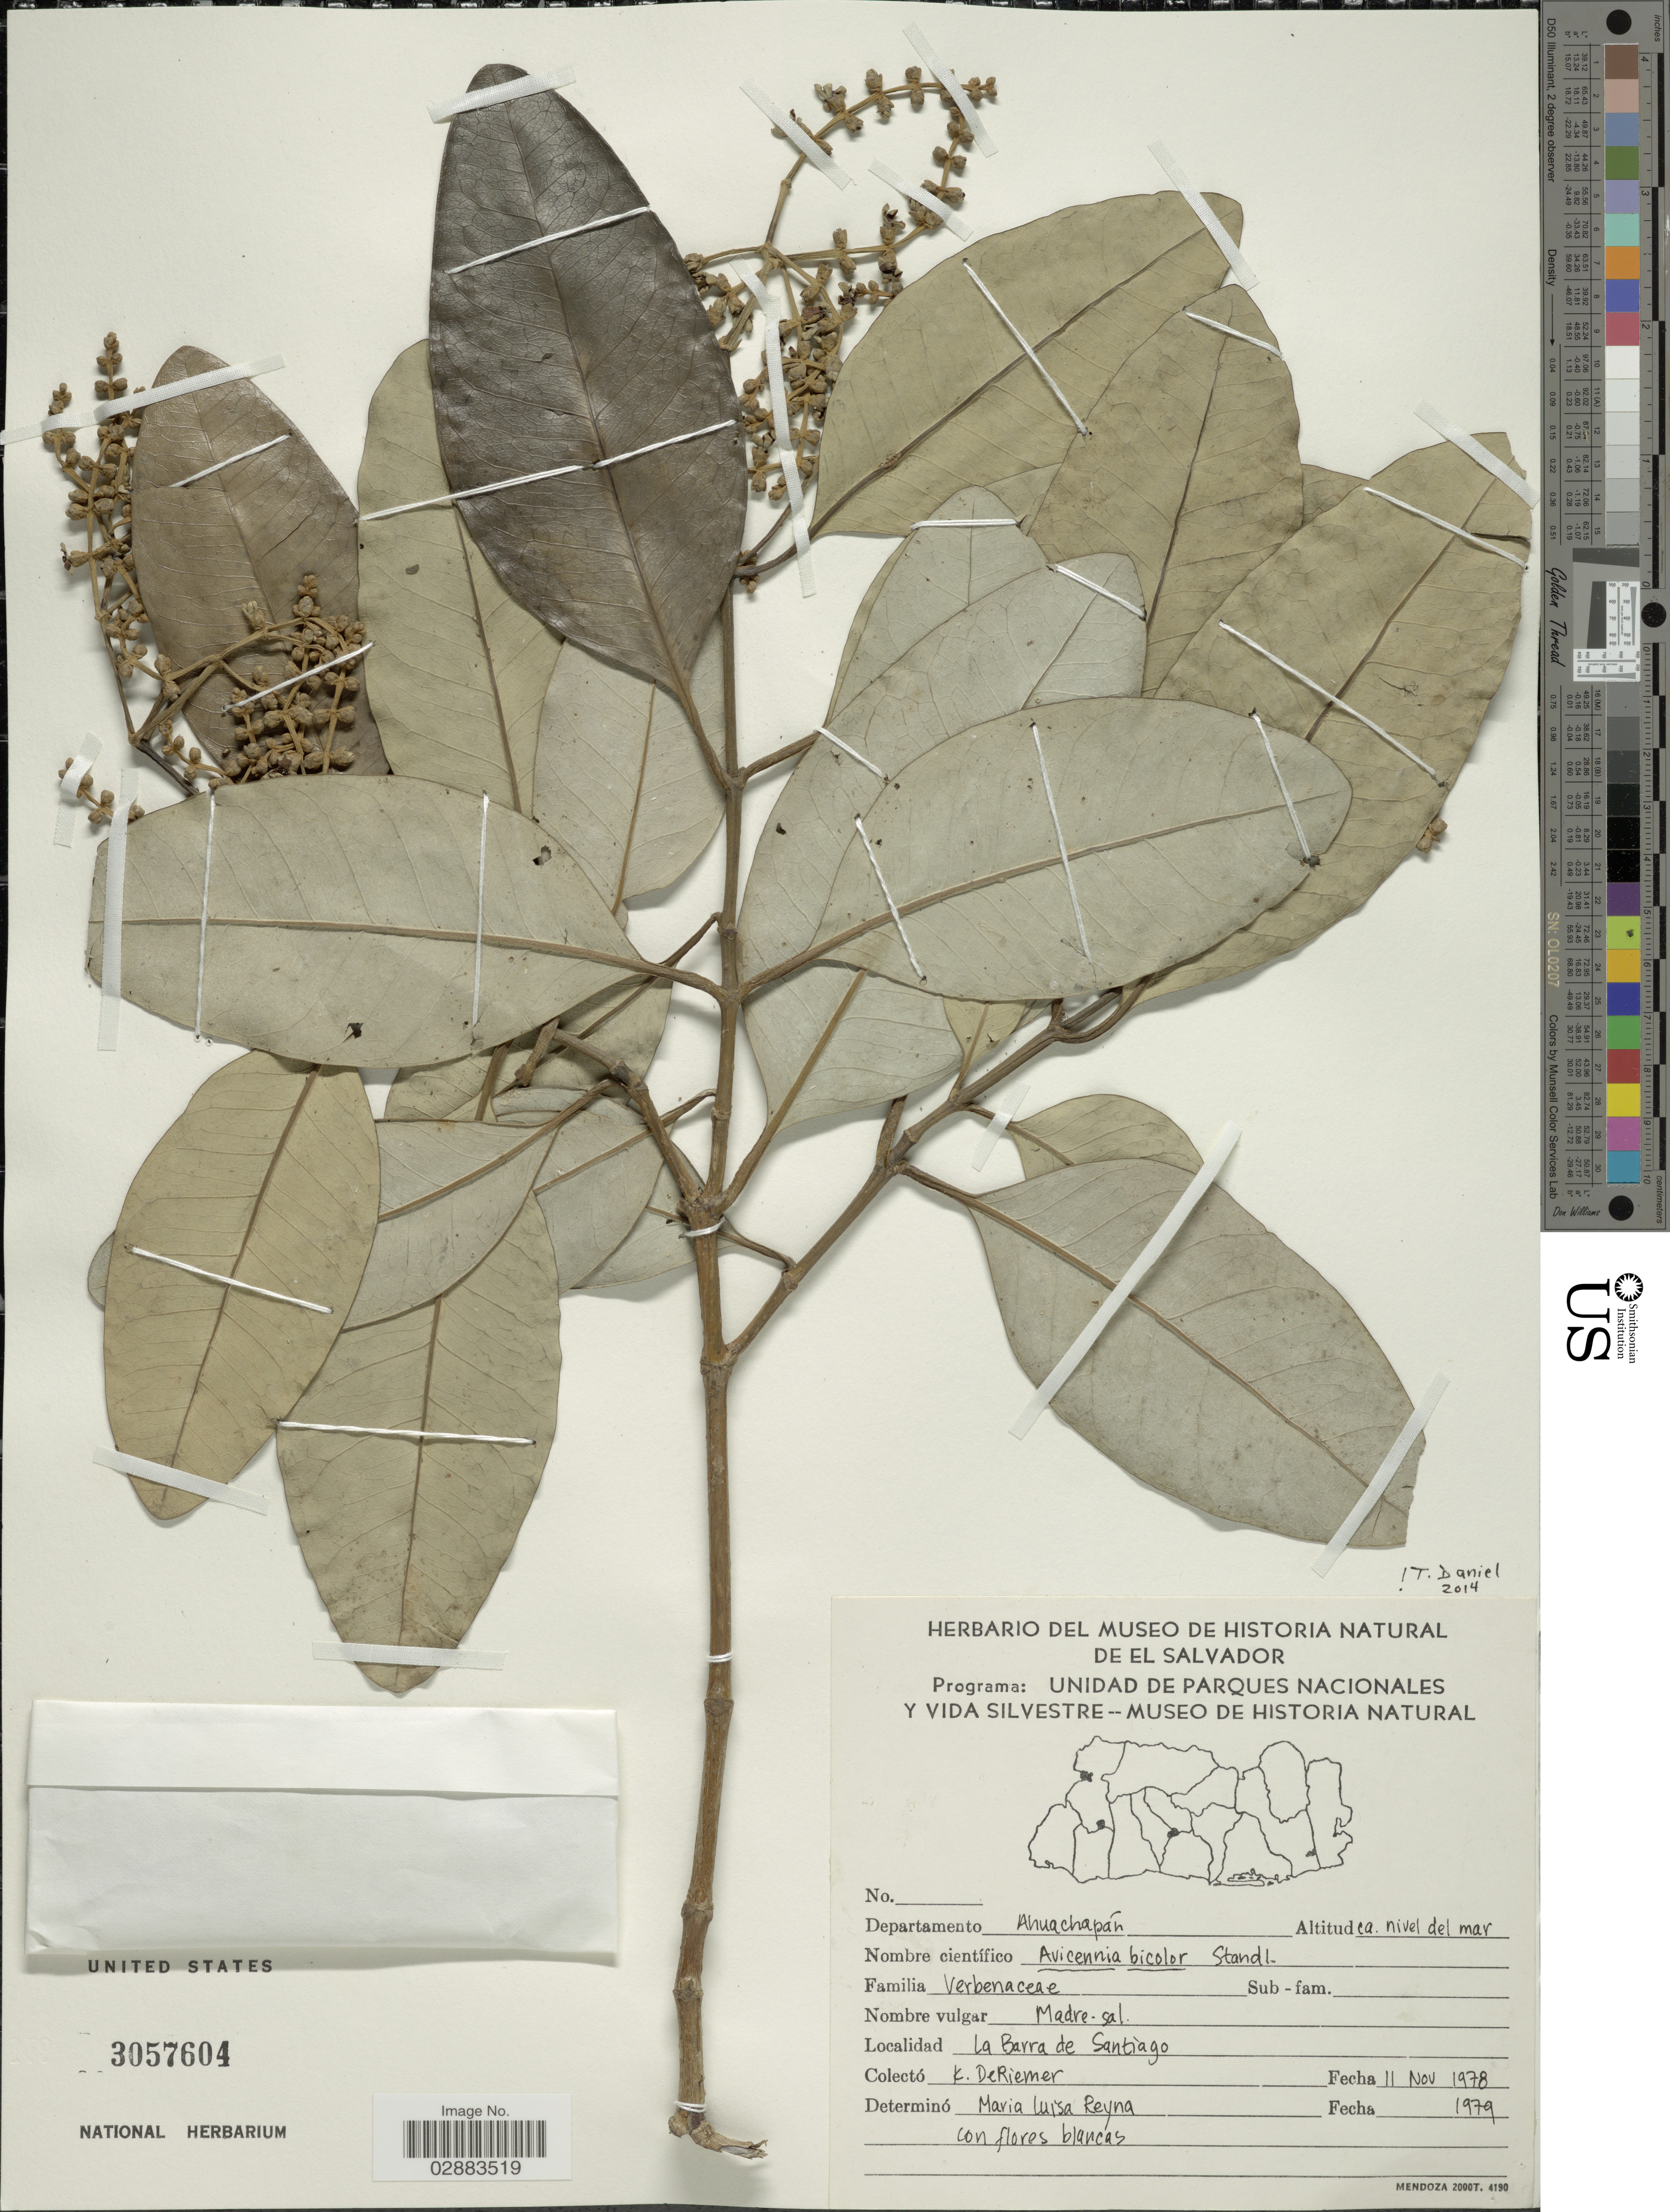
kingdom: Plantae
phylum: Tracheophyta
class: Magnoliopsida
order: Lamiales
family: Acanthaceae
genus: Avicennia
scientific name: Avicennia bicolor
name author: Standl.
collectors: K. DeRiemer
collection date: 1978-11-11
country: El Salvador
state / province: Ahuachapan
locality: Departamento Ahuachapán. La Barra de Santiago.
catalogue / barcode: US 3057604